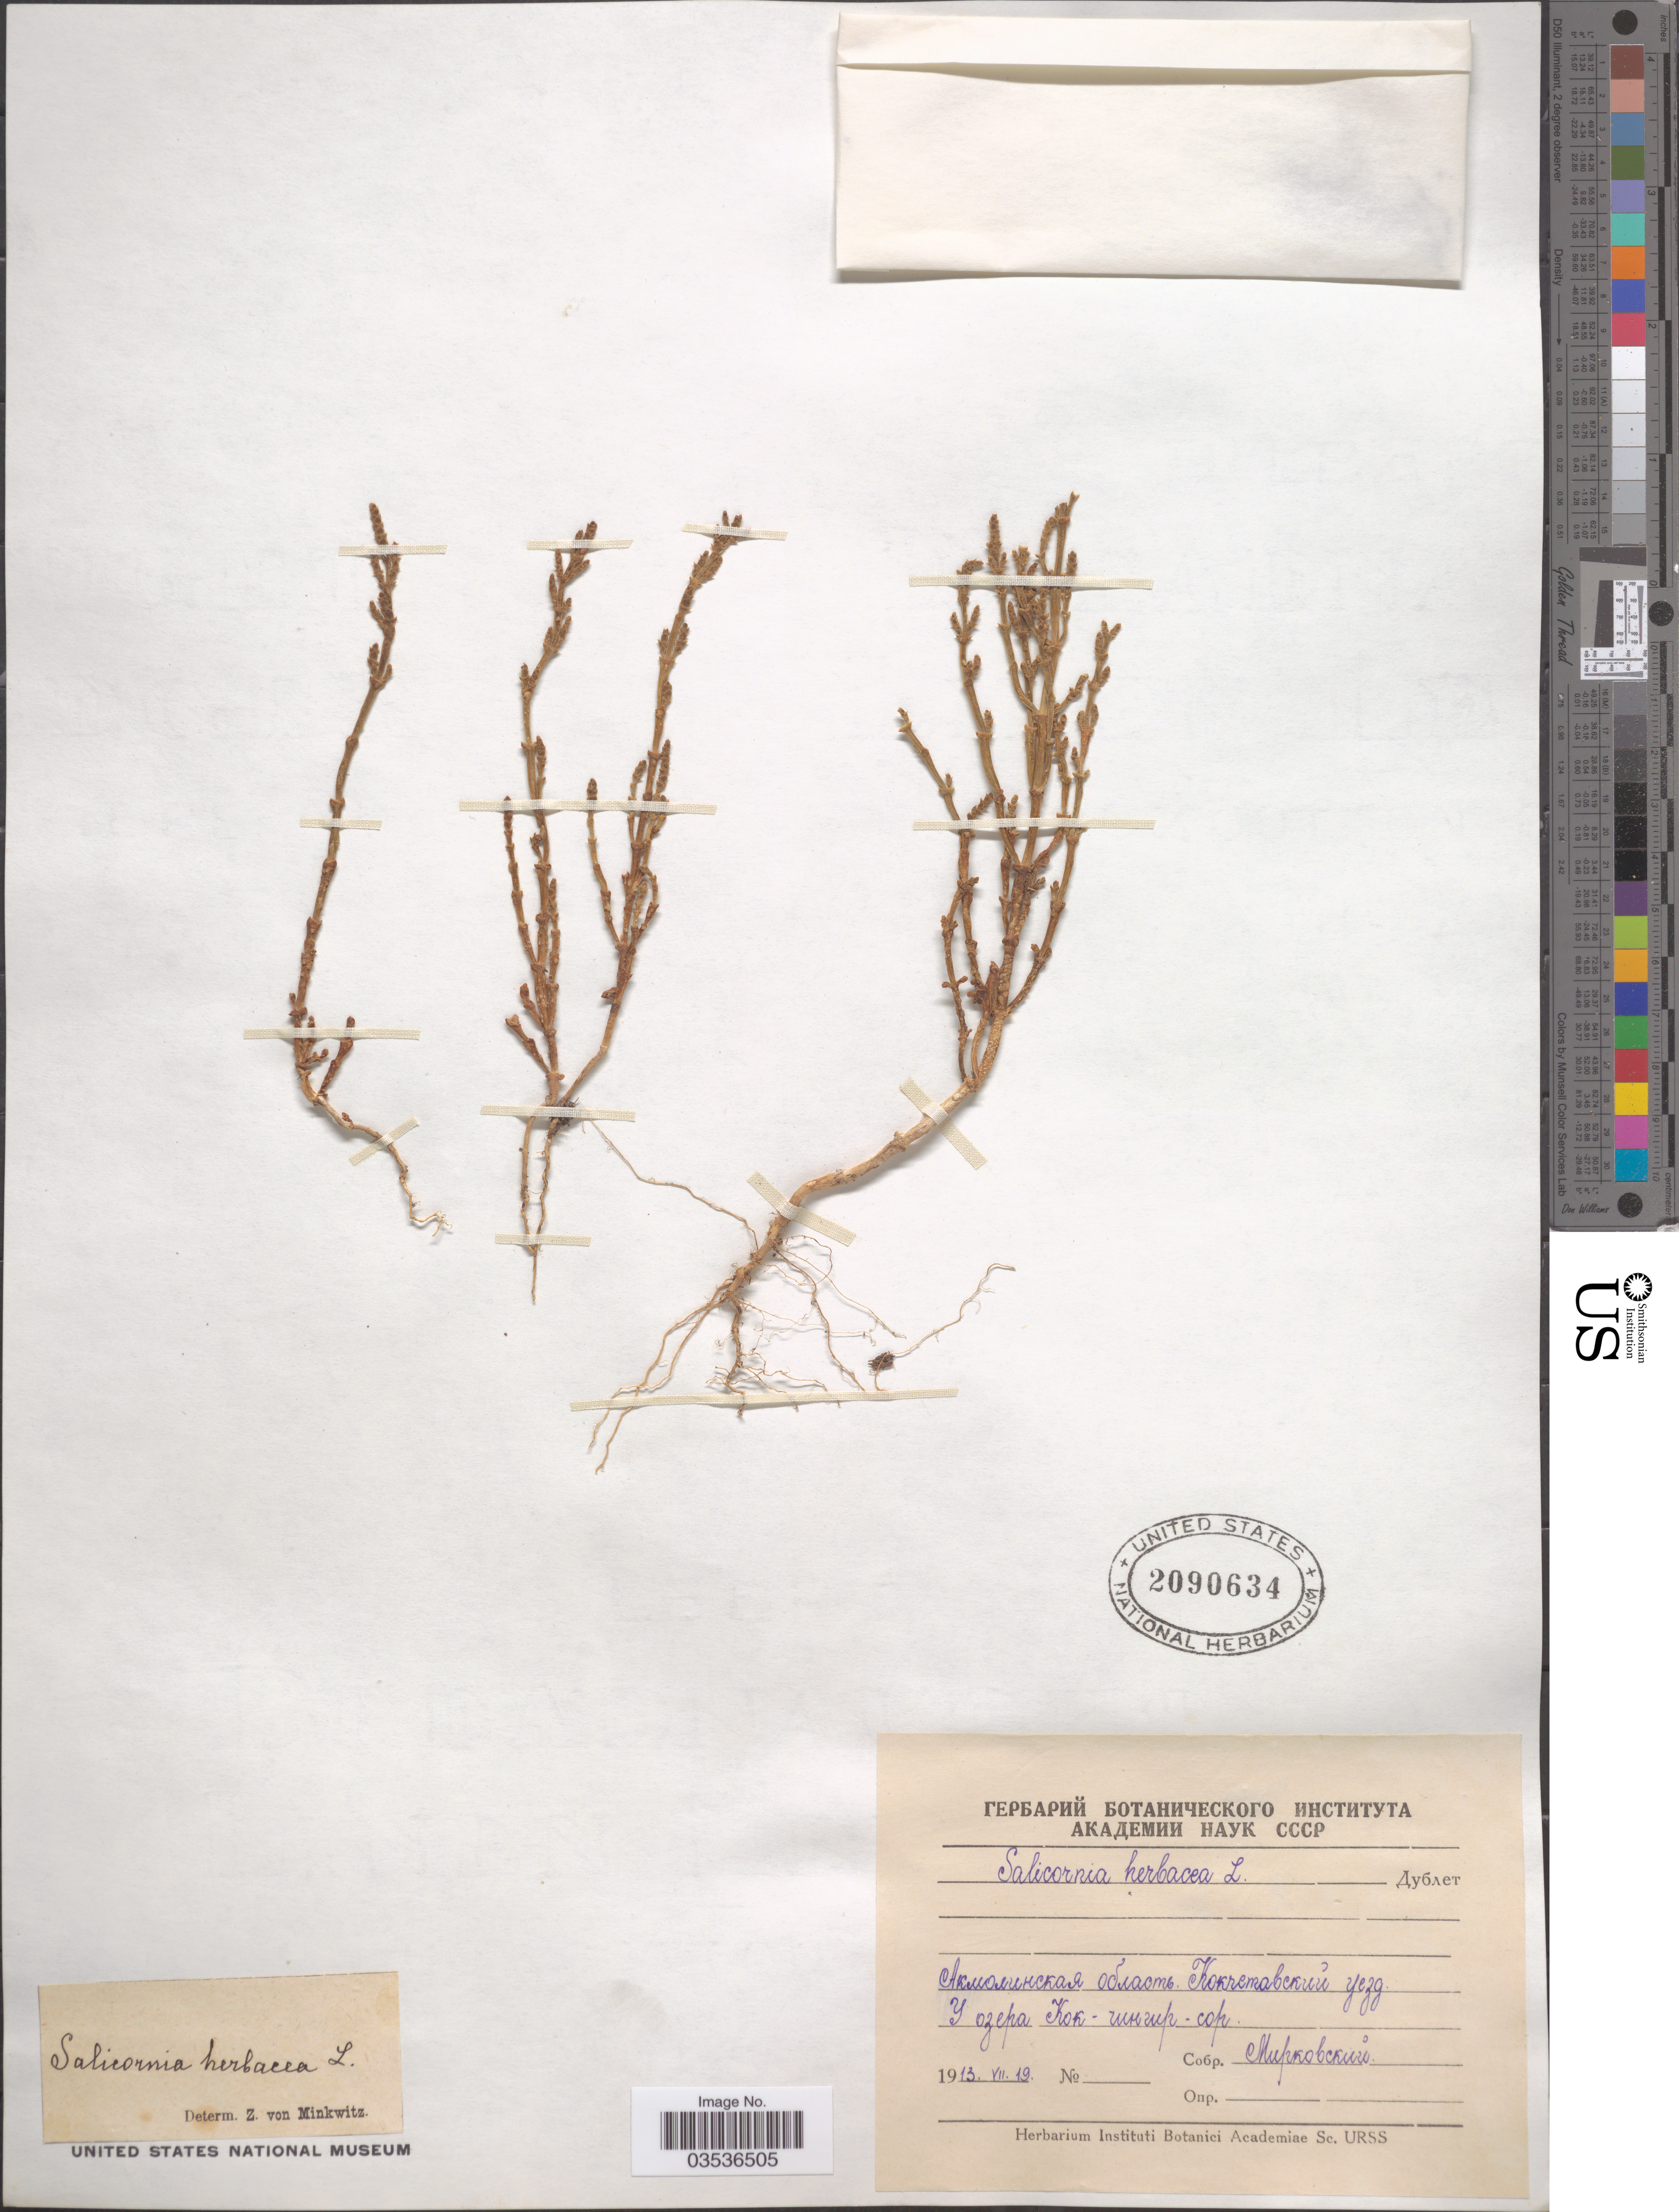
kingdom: Plantae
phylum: Tracheophyta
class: Magnoliopsida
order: Caryophyllales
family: Amaranthaceae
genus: Salicornia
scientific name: Salicornia herbacea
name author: L.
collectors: Mirkovskiy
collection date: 1913-07-19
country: Kazakhstan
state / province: Aqmola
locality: Near Lake Kok-Chingir-sor.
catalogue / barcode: US 2090634